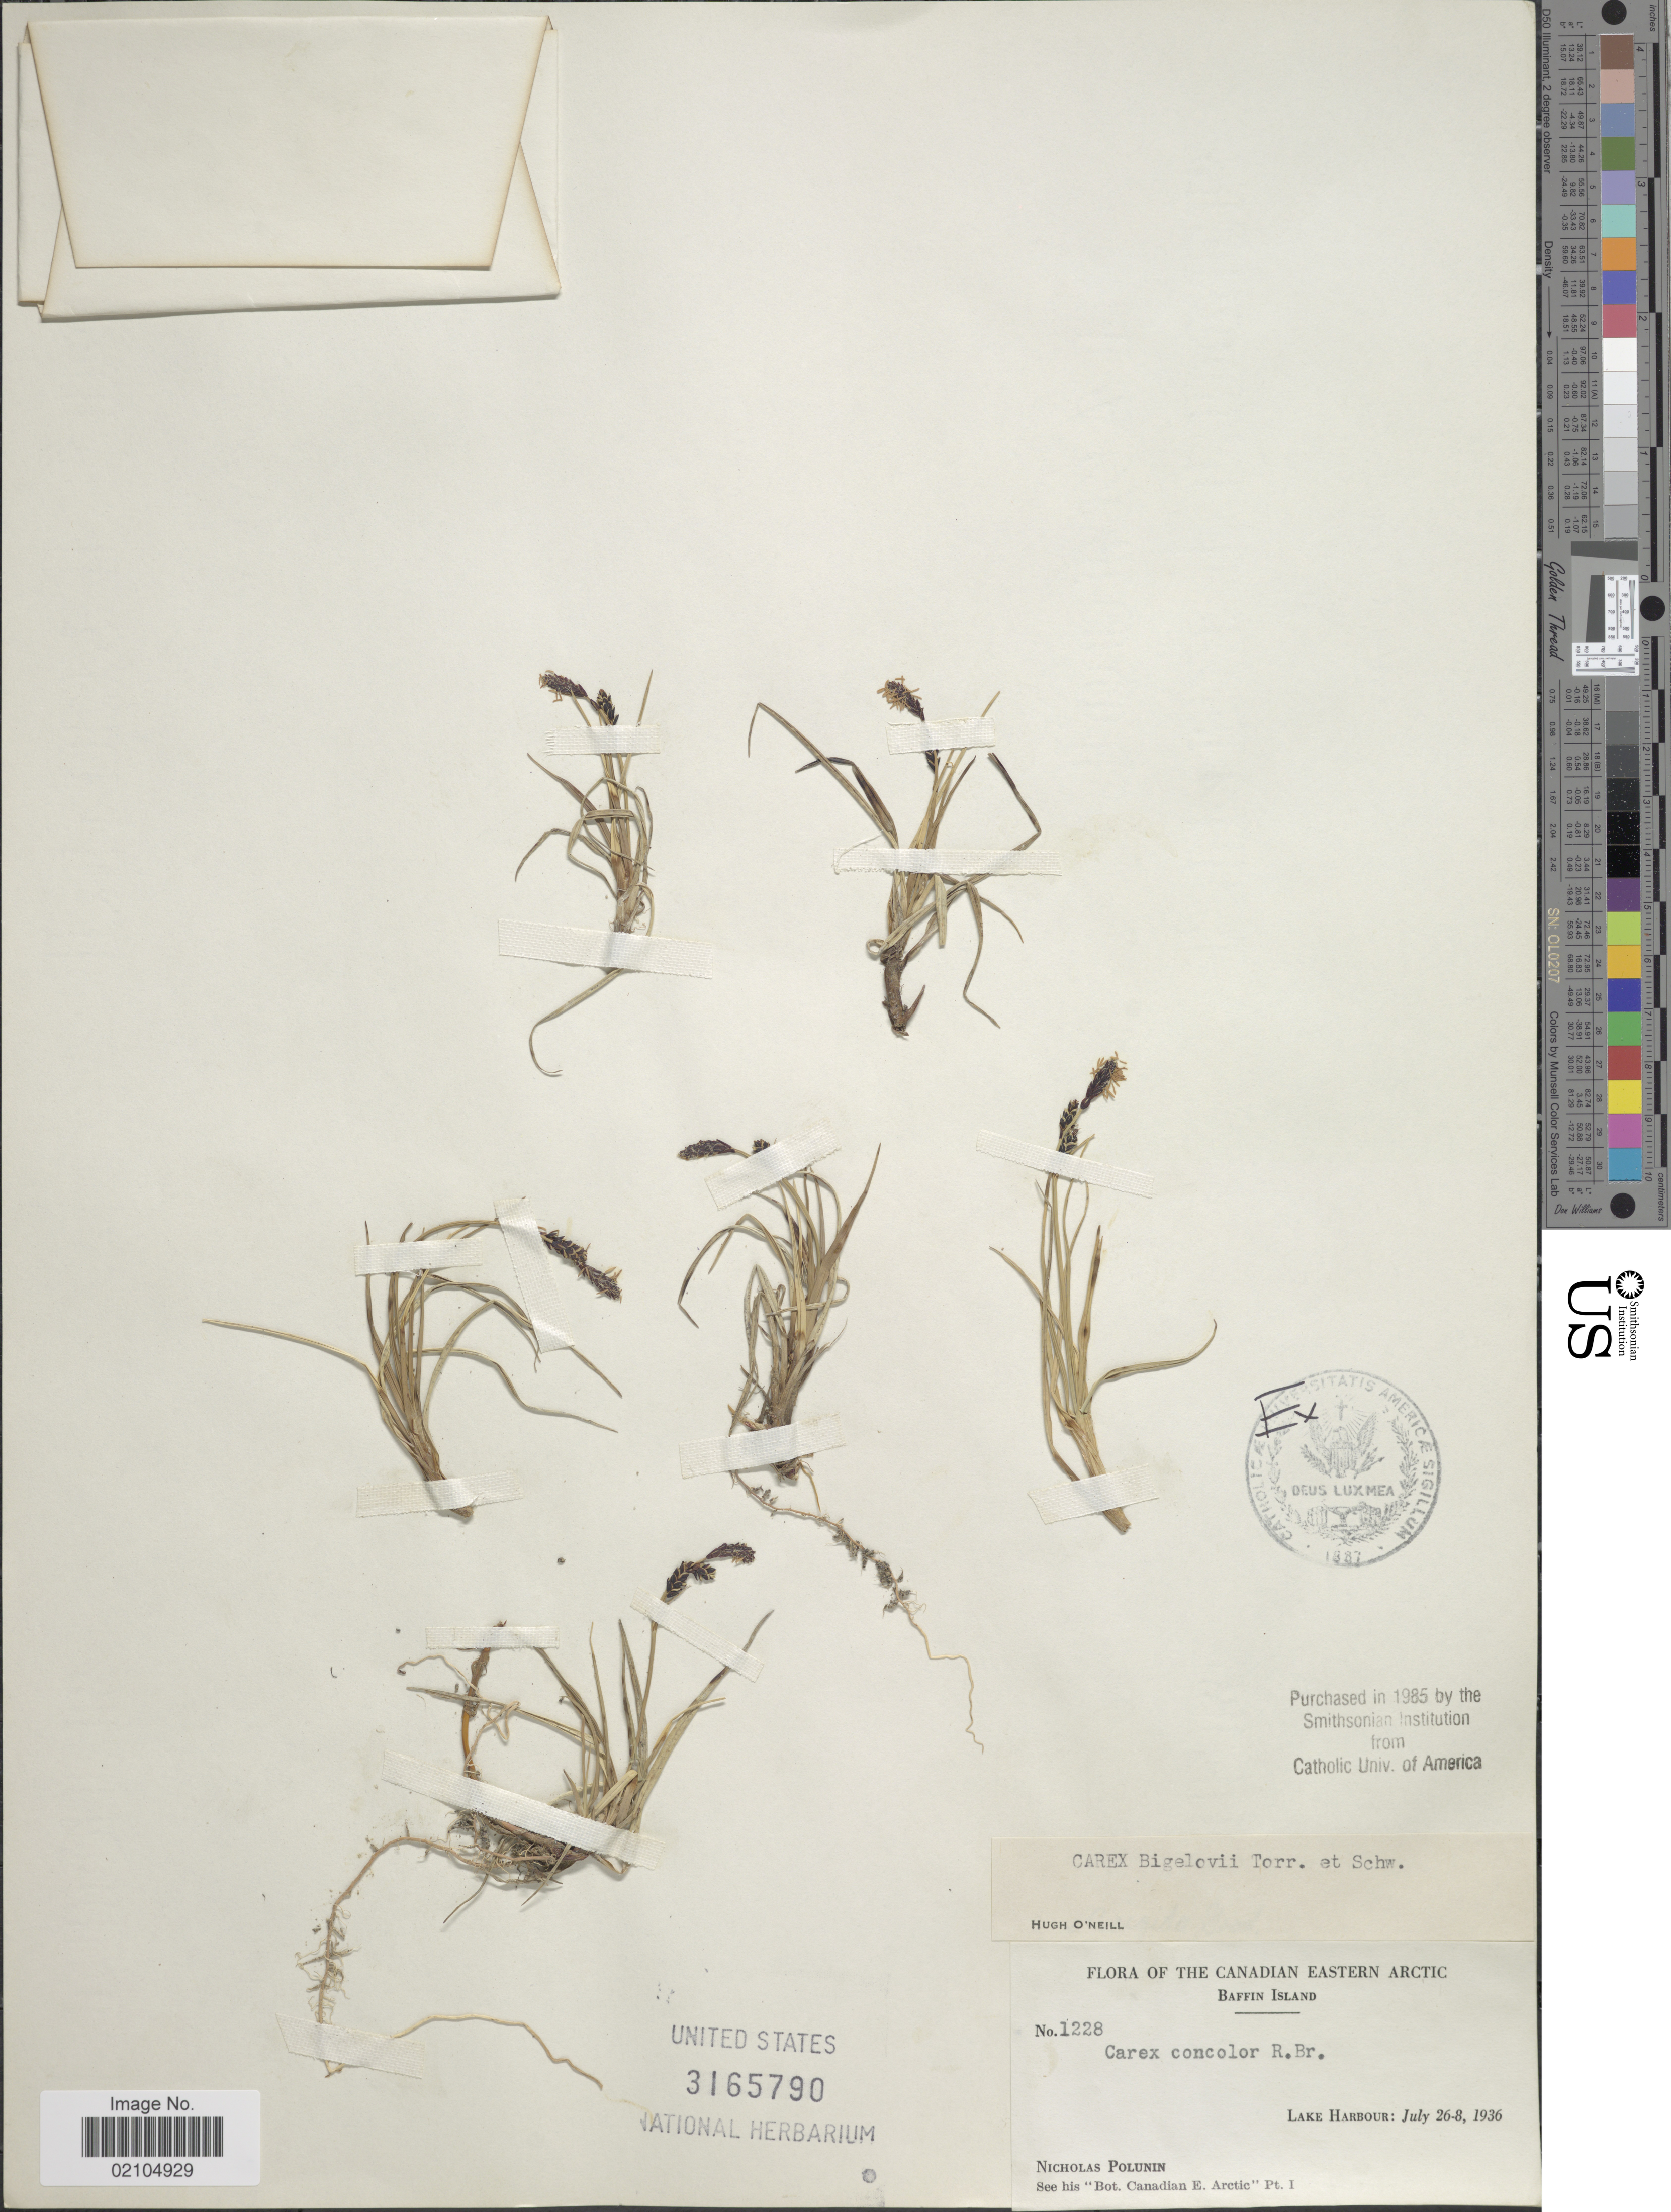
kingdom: Plantae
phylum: Tracheophyta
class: Liliopsida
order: Poales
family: Cyperaceae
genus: Carex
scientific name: Carex bigelowii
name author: Torr. ex Schwein.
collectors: N. V. Polunin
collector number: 1228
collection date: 1936-07-26/1936-07-28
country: Canada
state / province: Nunavut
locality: The Canadian Eastern Arctic, Baffin Island, Lake Harbour.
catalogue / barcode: US 3165790